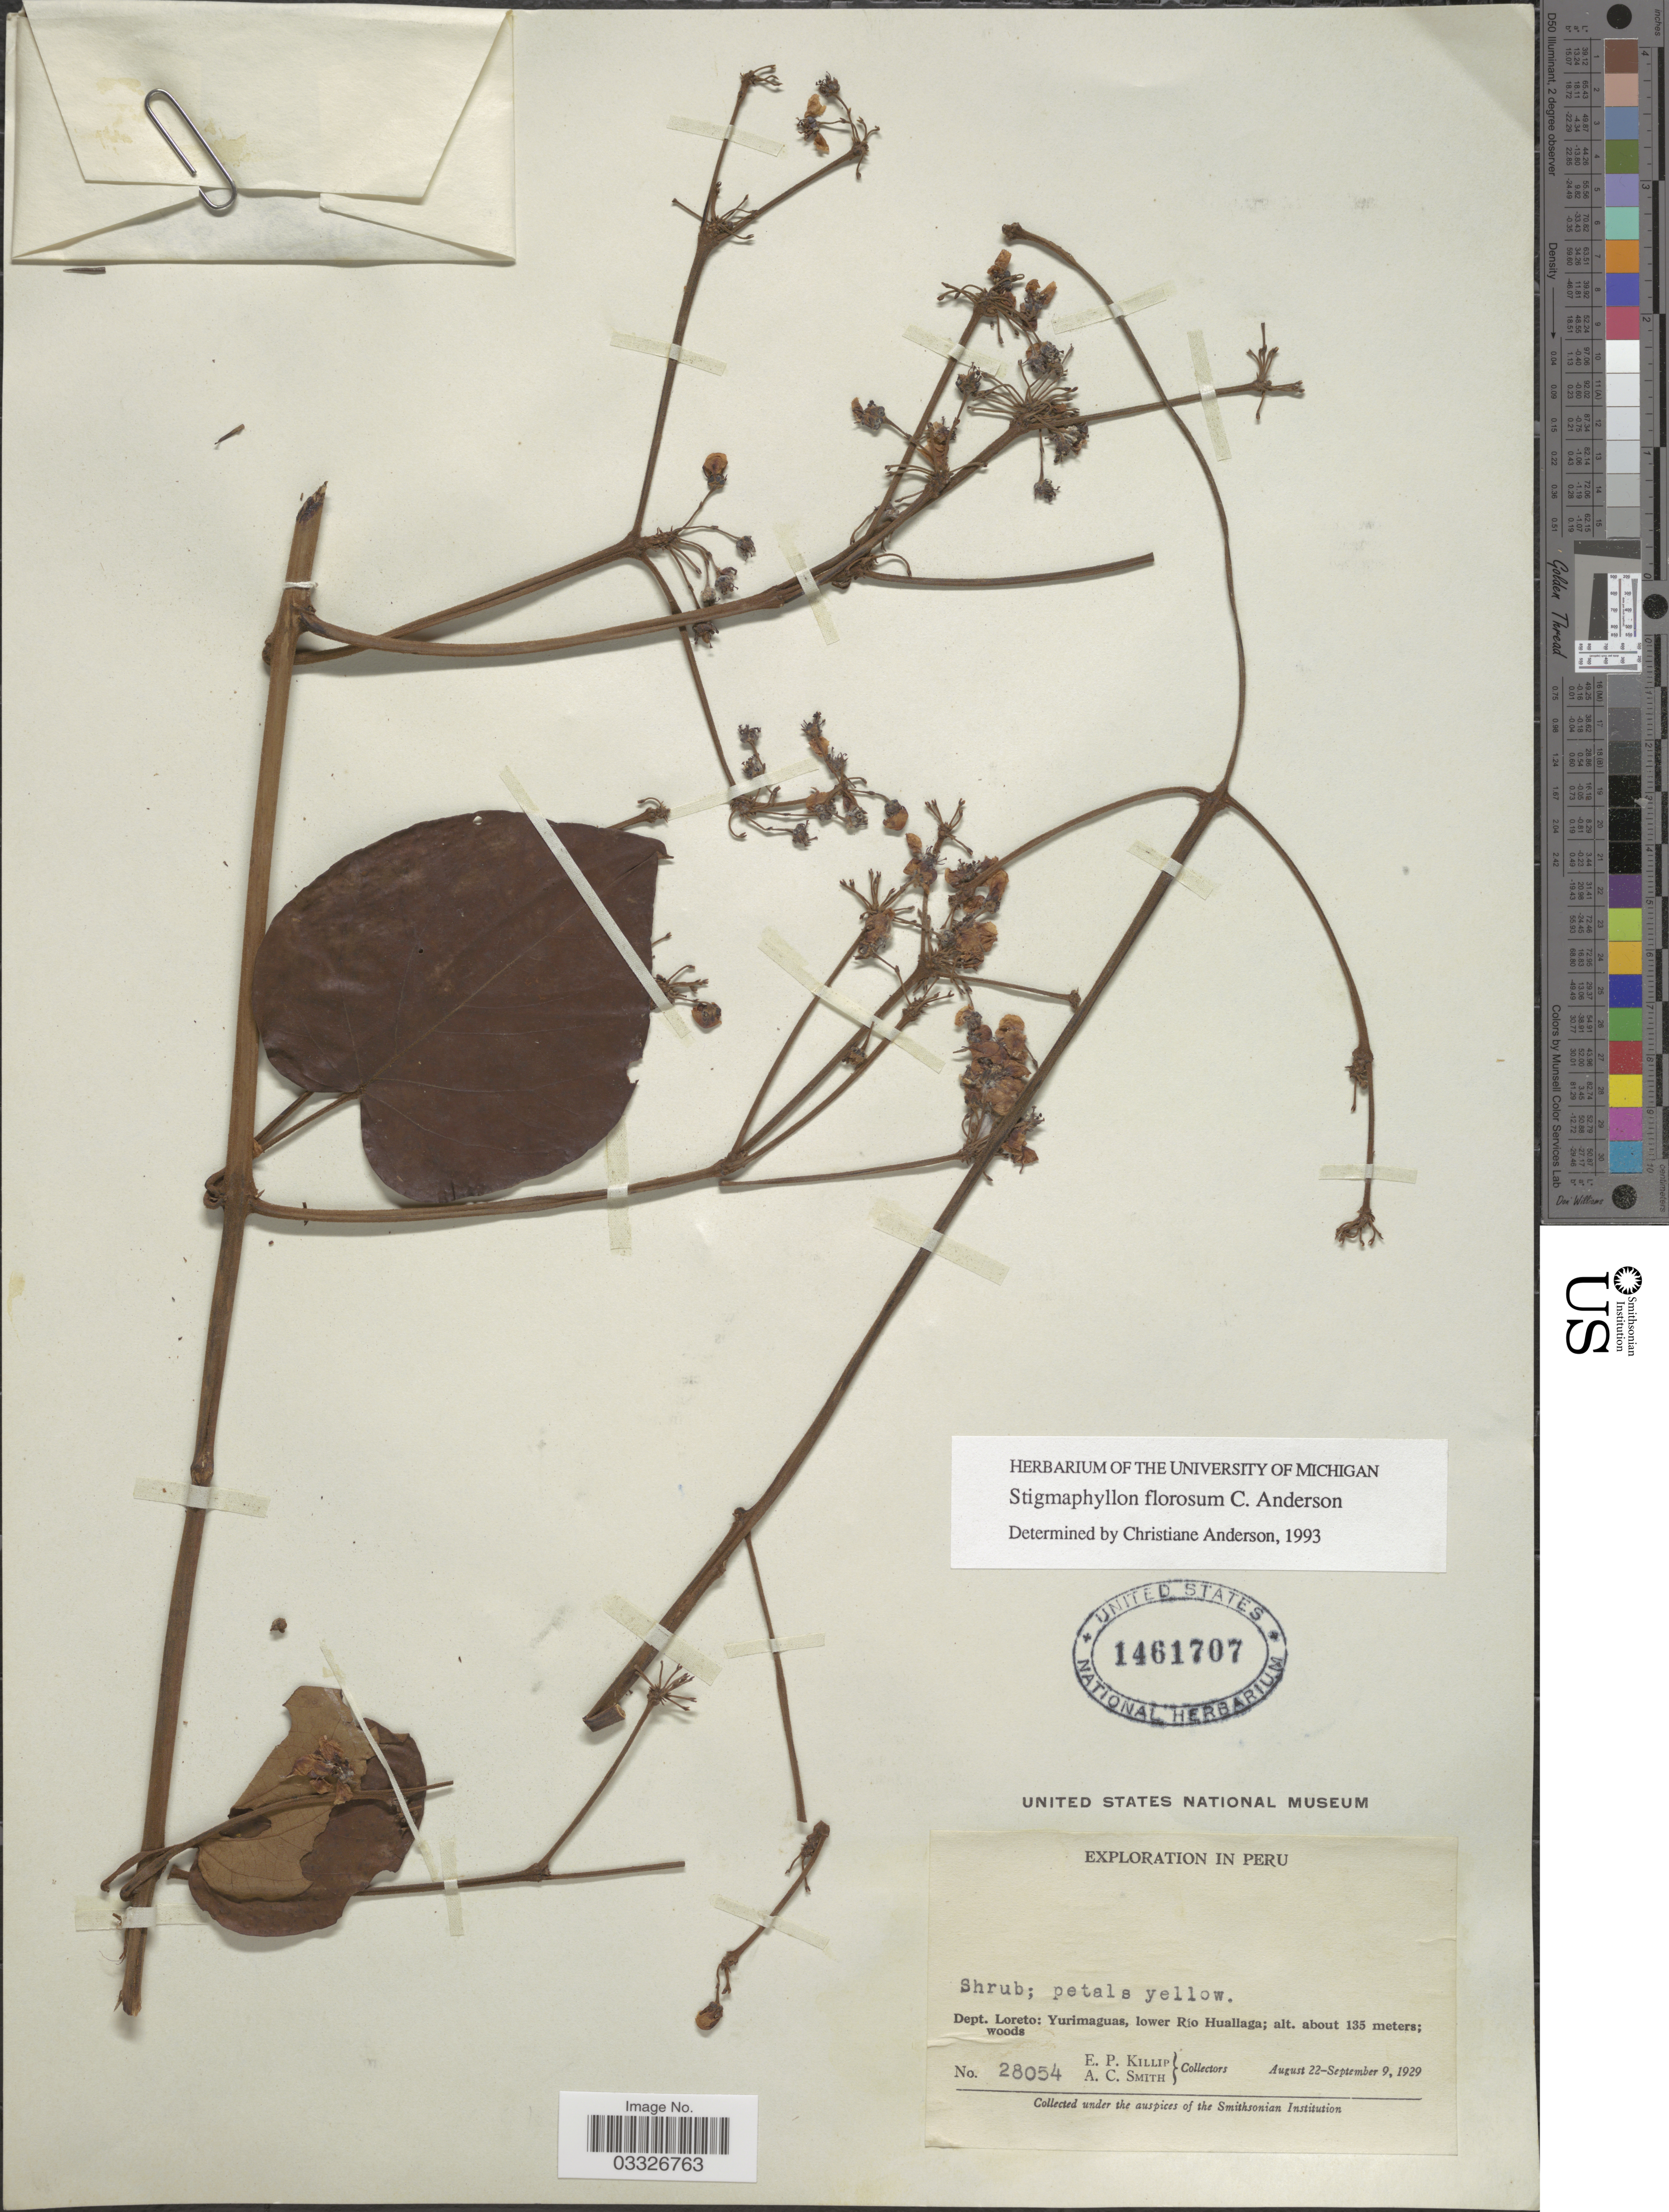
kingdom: Plantae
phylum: Tracheophyta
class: Magnoliopsida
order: Malpighiales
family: Malpighiaceae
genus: Stigmaphyllon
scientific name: Stigmaphyllon florosum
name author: C.E. Anderson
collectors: E. P. Killip & A. C. Smith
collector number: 28054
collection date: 1929-08-22/1929-09-09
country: Peru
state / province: Loreto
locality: Dept. Loreto: Yurimaguas, lower Río Huallaga.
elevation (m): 135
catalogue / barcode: US 1461707